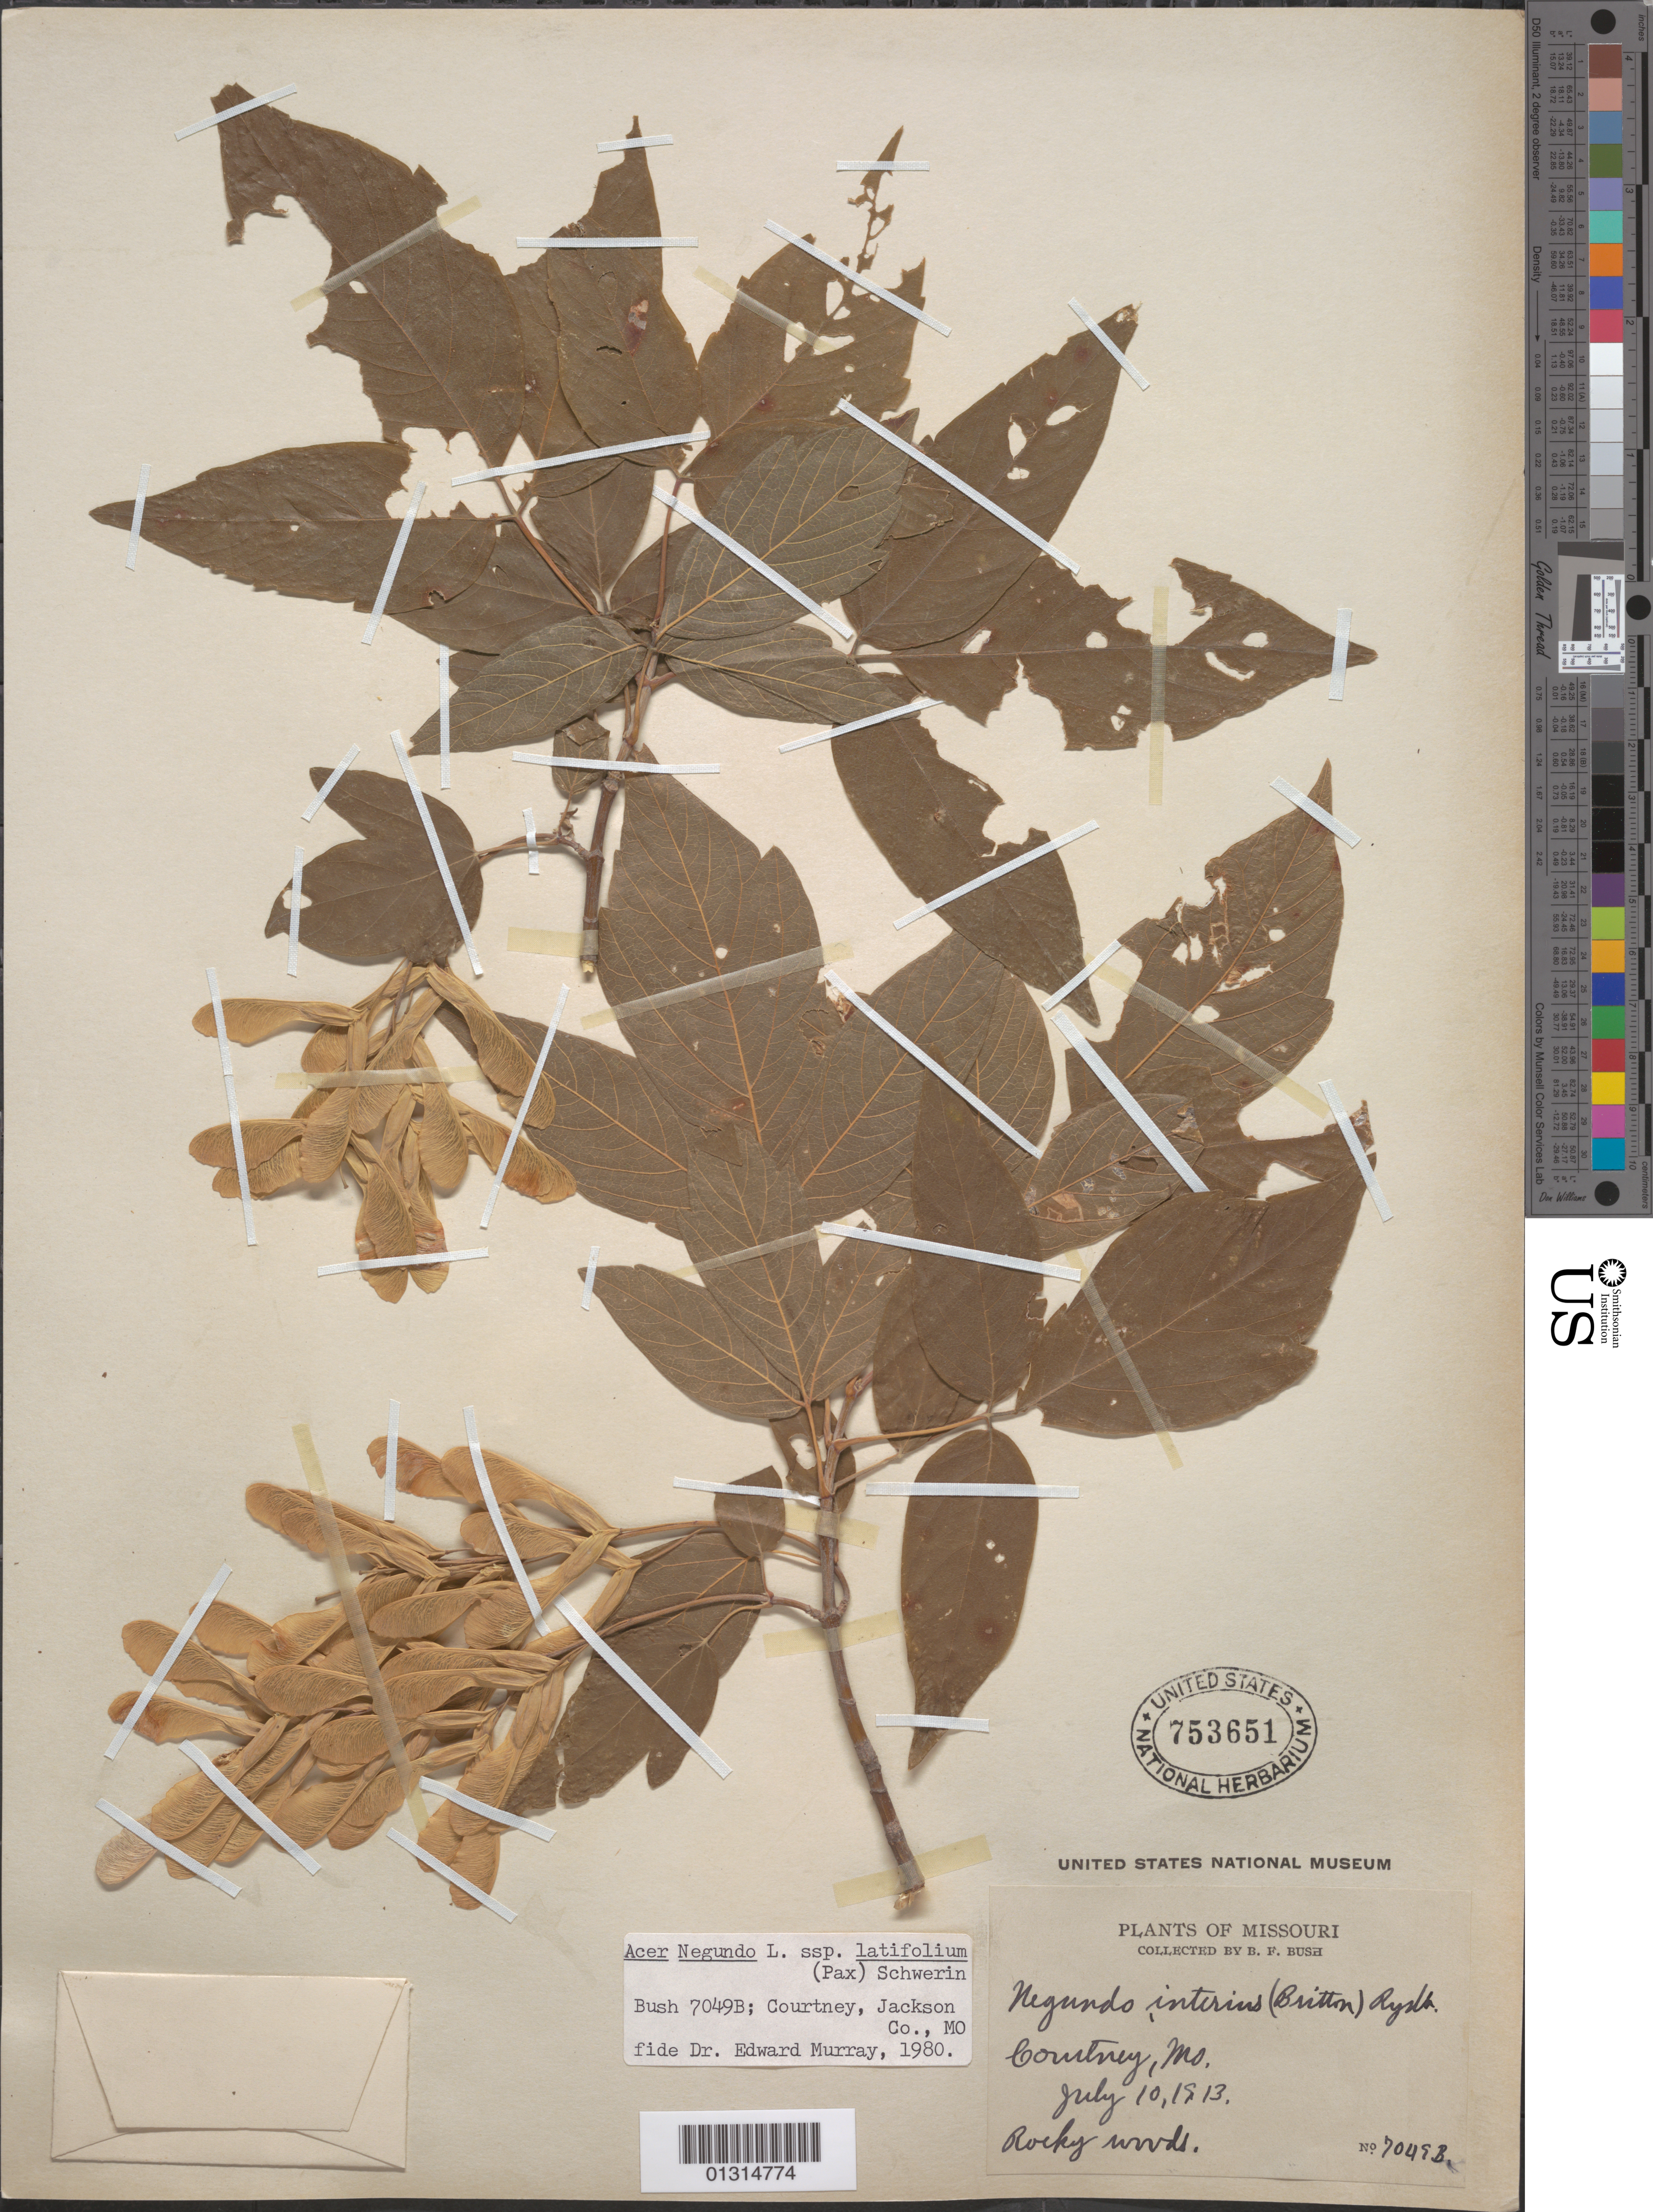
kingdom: Plantae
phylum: Tracheophyta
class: Magnoliopsida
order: Sapindales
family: Sapindaceae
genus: Acer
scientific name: Acer negundo subsp. latifolium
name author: (Pax) Schwer.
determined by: Murray, Edward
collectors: B. F. Bush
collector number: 7049 B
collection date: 1913-07-10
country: United States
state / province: Missouri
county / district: Jackson County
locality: Courtney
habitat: Rocky woods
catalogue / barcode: US 753651